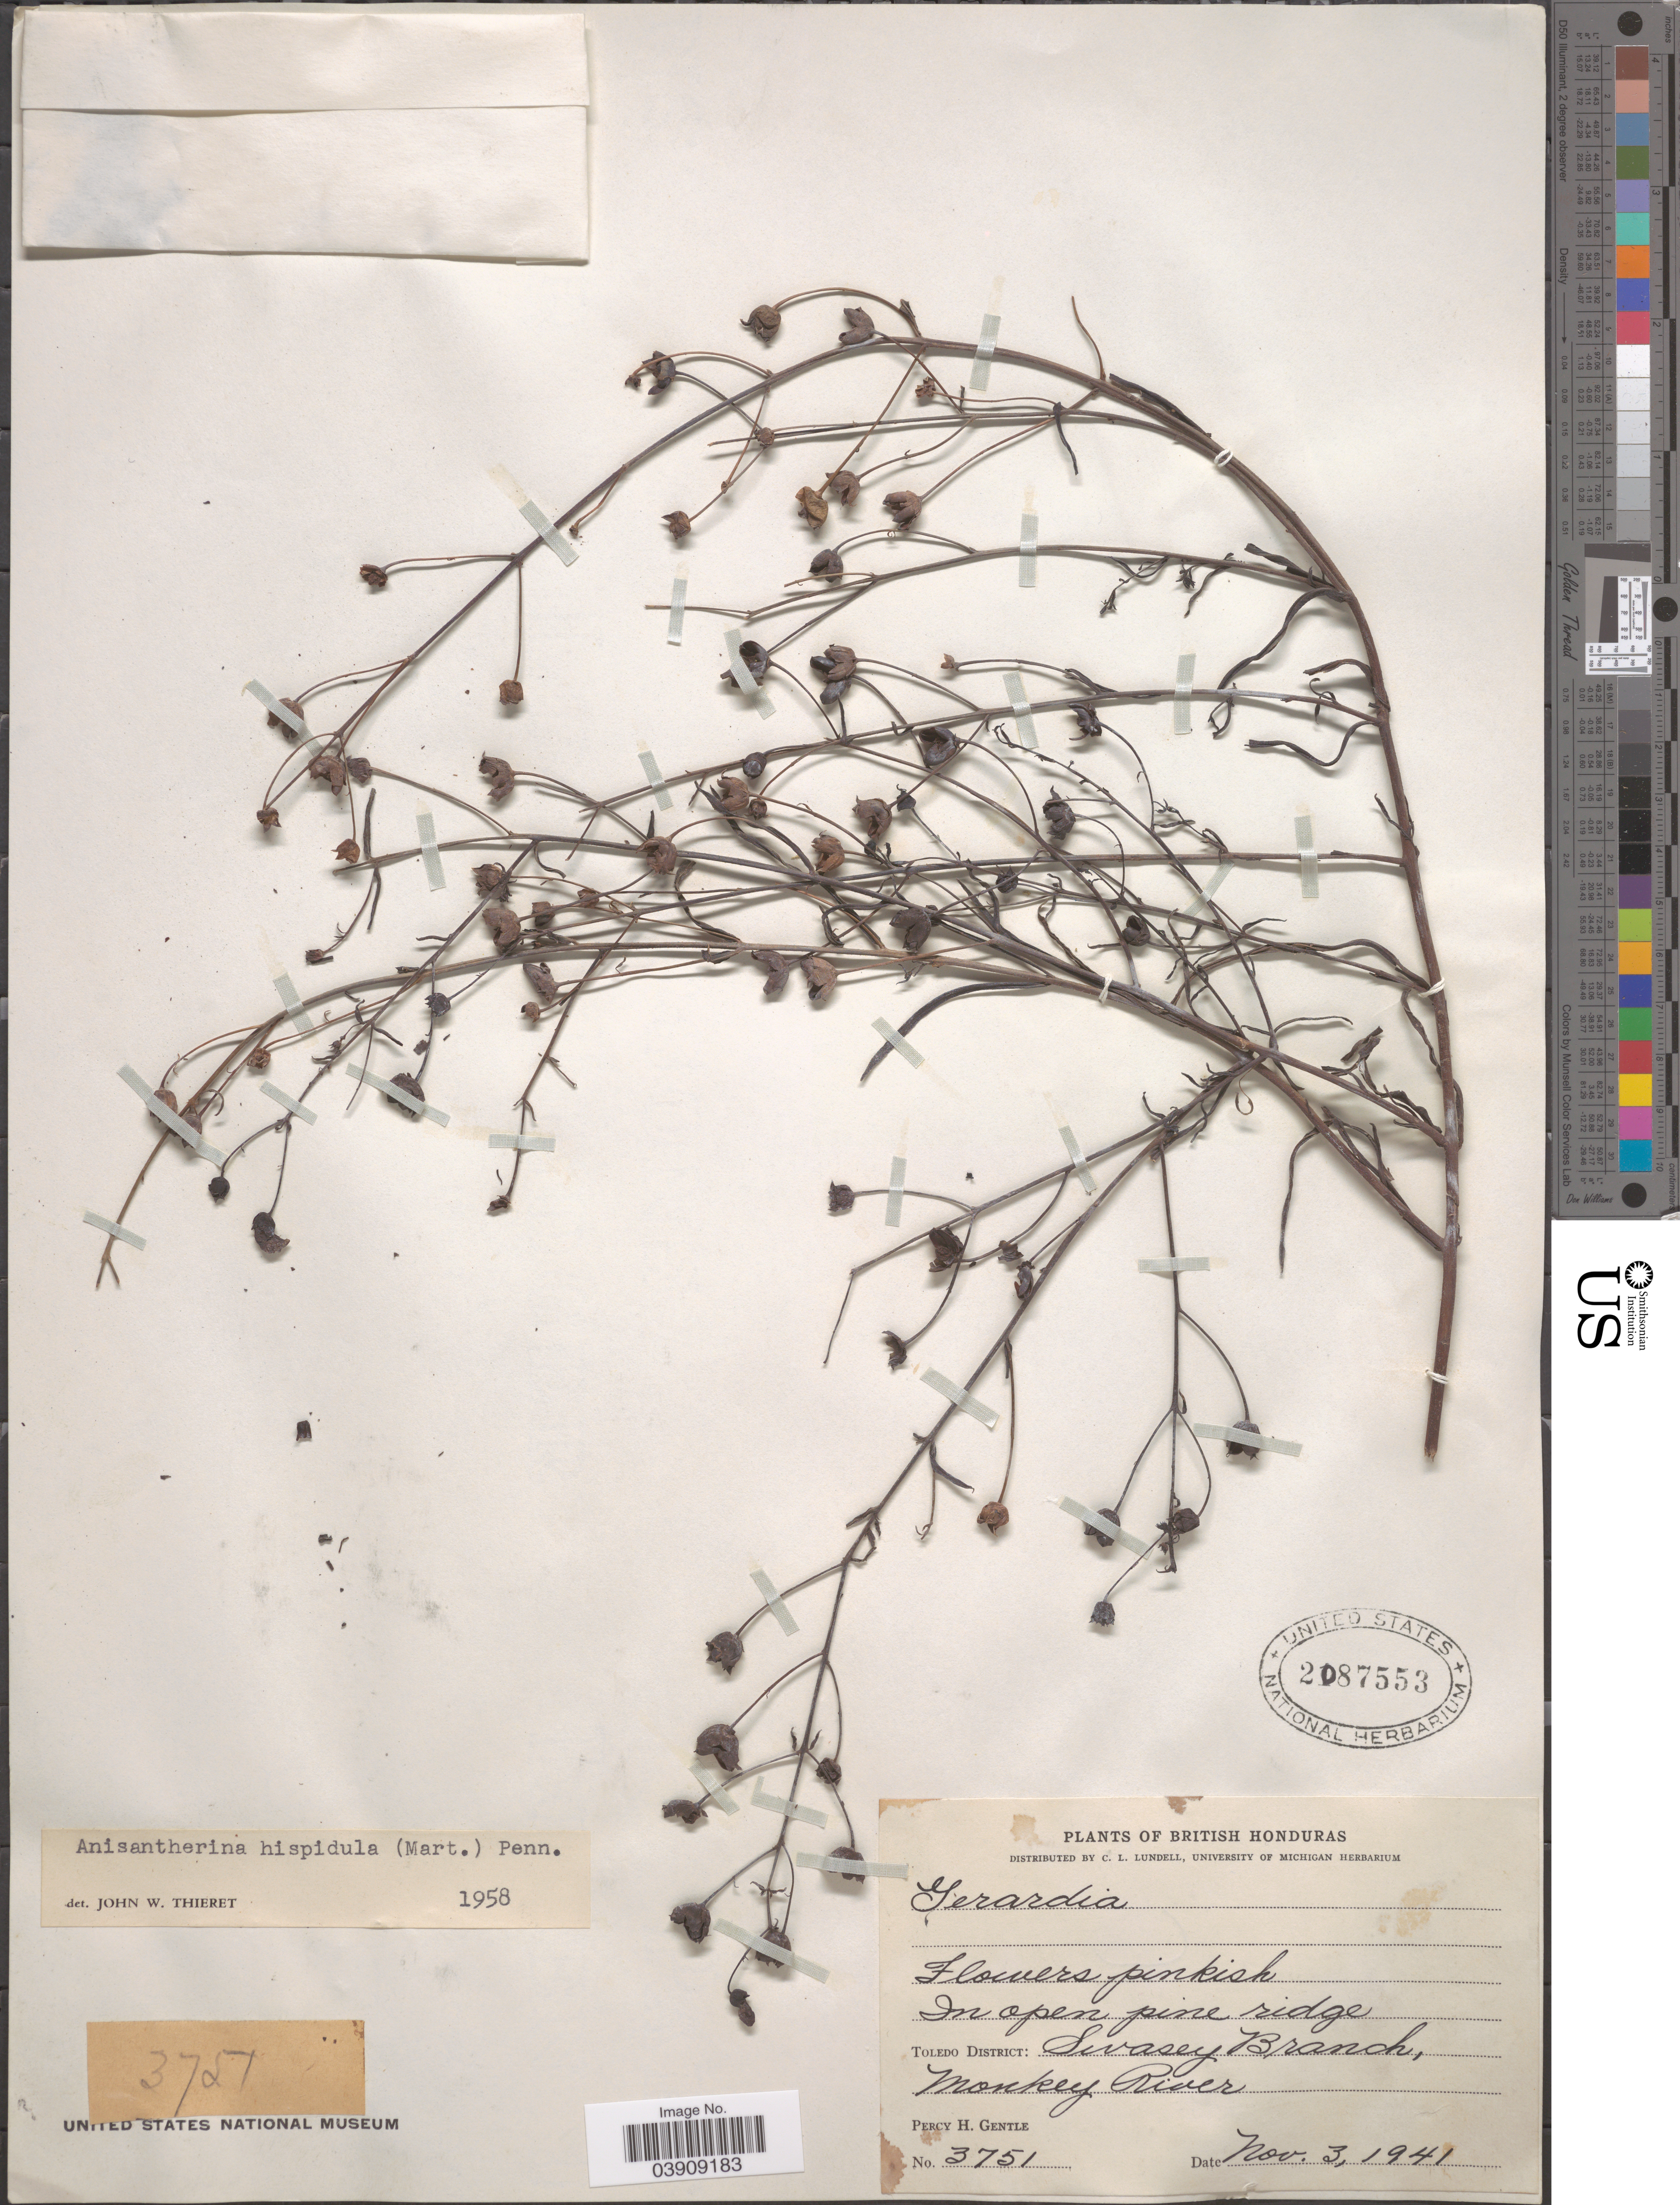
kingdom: Plantae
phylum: Tracheophyta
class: Magnoliopsida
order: Lamiales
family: Orobanchaceae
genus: Anisantherina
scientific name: Anisantherina hispidula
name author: (Mart.) Pennell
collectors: P. H. Gentle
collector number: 3751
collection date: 1941-11-03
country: Belize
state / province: Toledo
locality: British Honduras. Toledo District: Swasey Branch, Monkey River.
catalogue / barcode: US 2087553